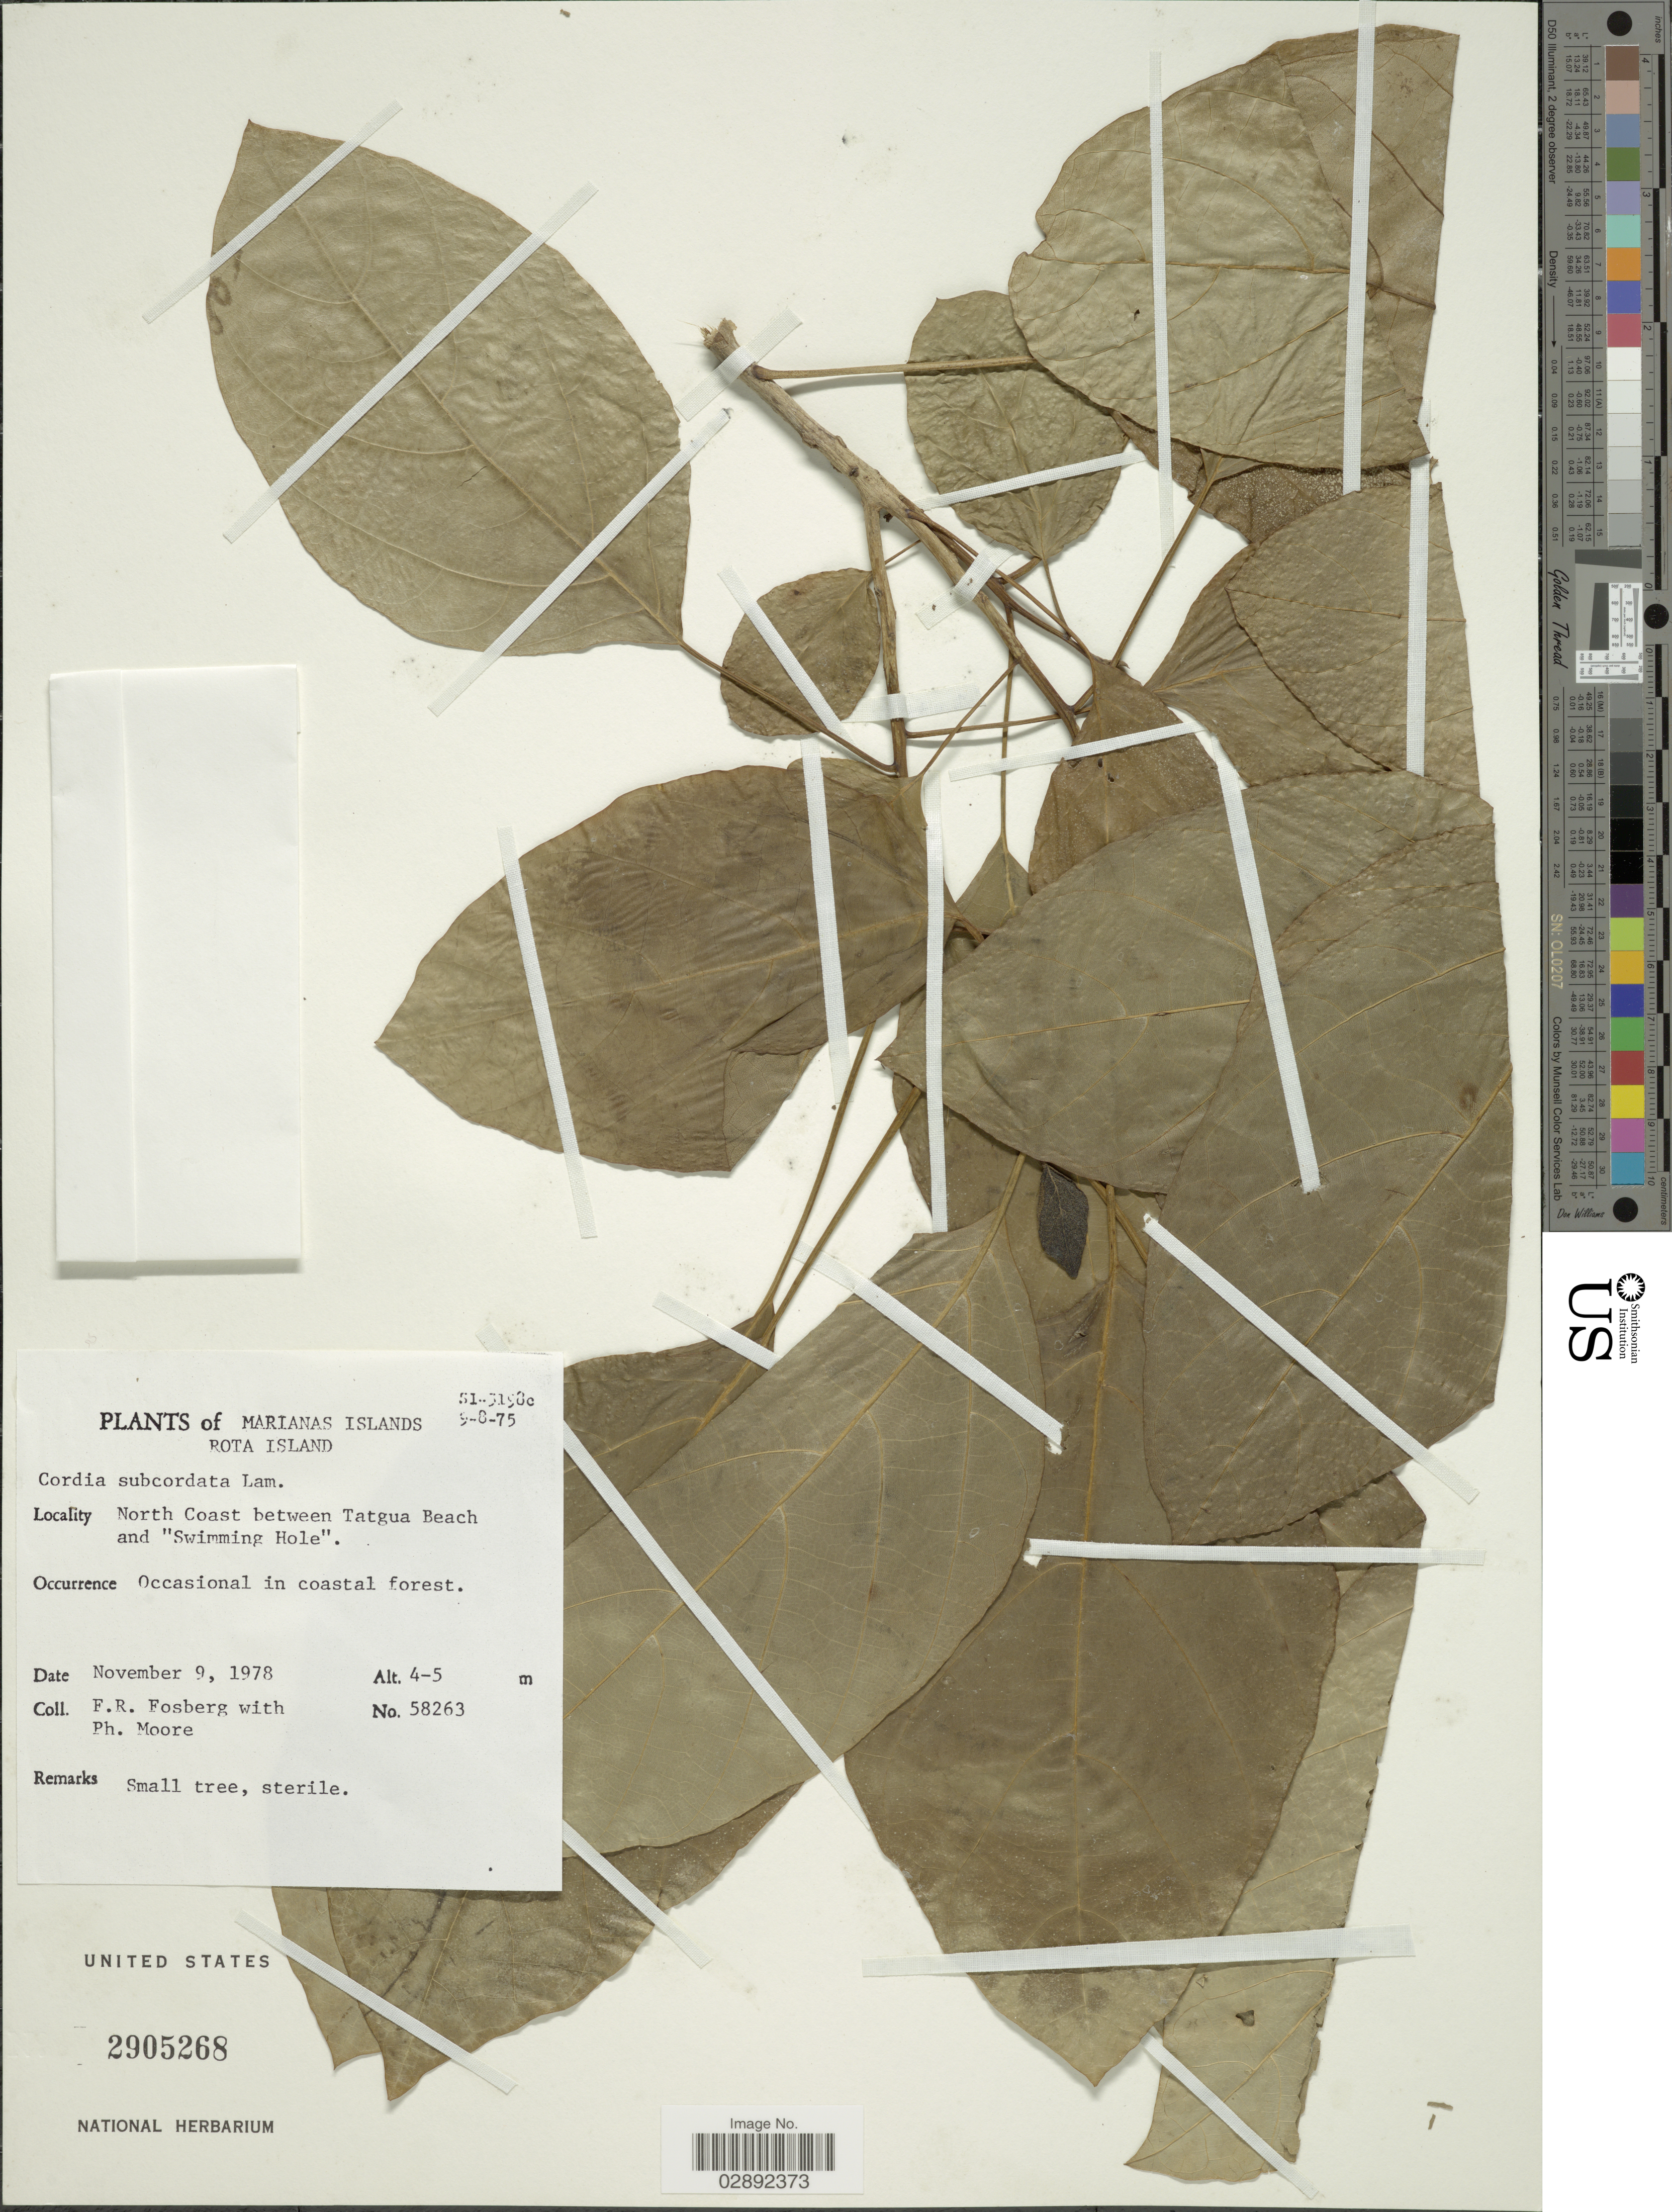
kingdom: Plantae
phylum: Tracheophyta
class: Magnoliopsida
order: Boraginales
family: Cordiaceae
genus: Cordia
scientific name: Cordia subcordata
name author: Lam.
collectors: F. R. Fosberg & P. Moore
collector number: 58263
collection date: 1978-11-09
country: Northern Mariana Islands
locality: Marianas Islands. Rota Island. North Coast between Tatgua Beach and "Swimming Hole".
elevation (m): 4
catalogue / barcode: US 2905268